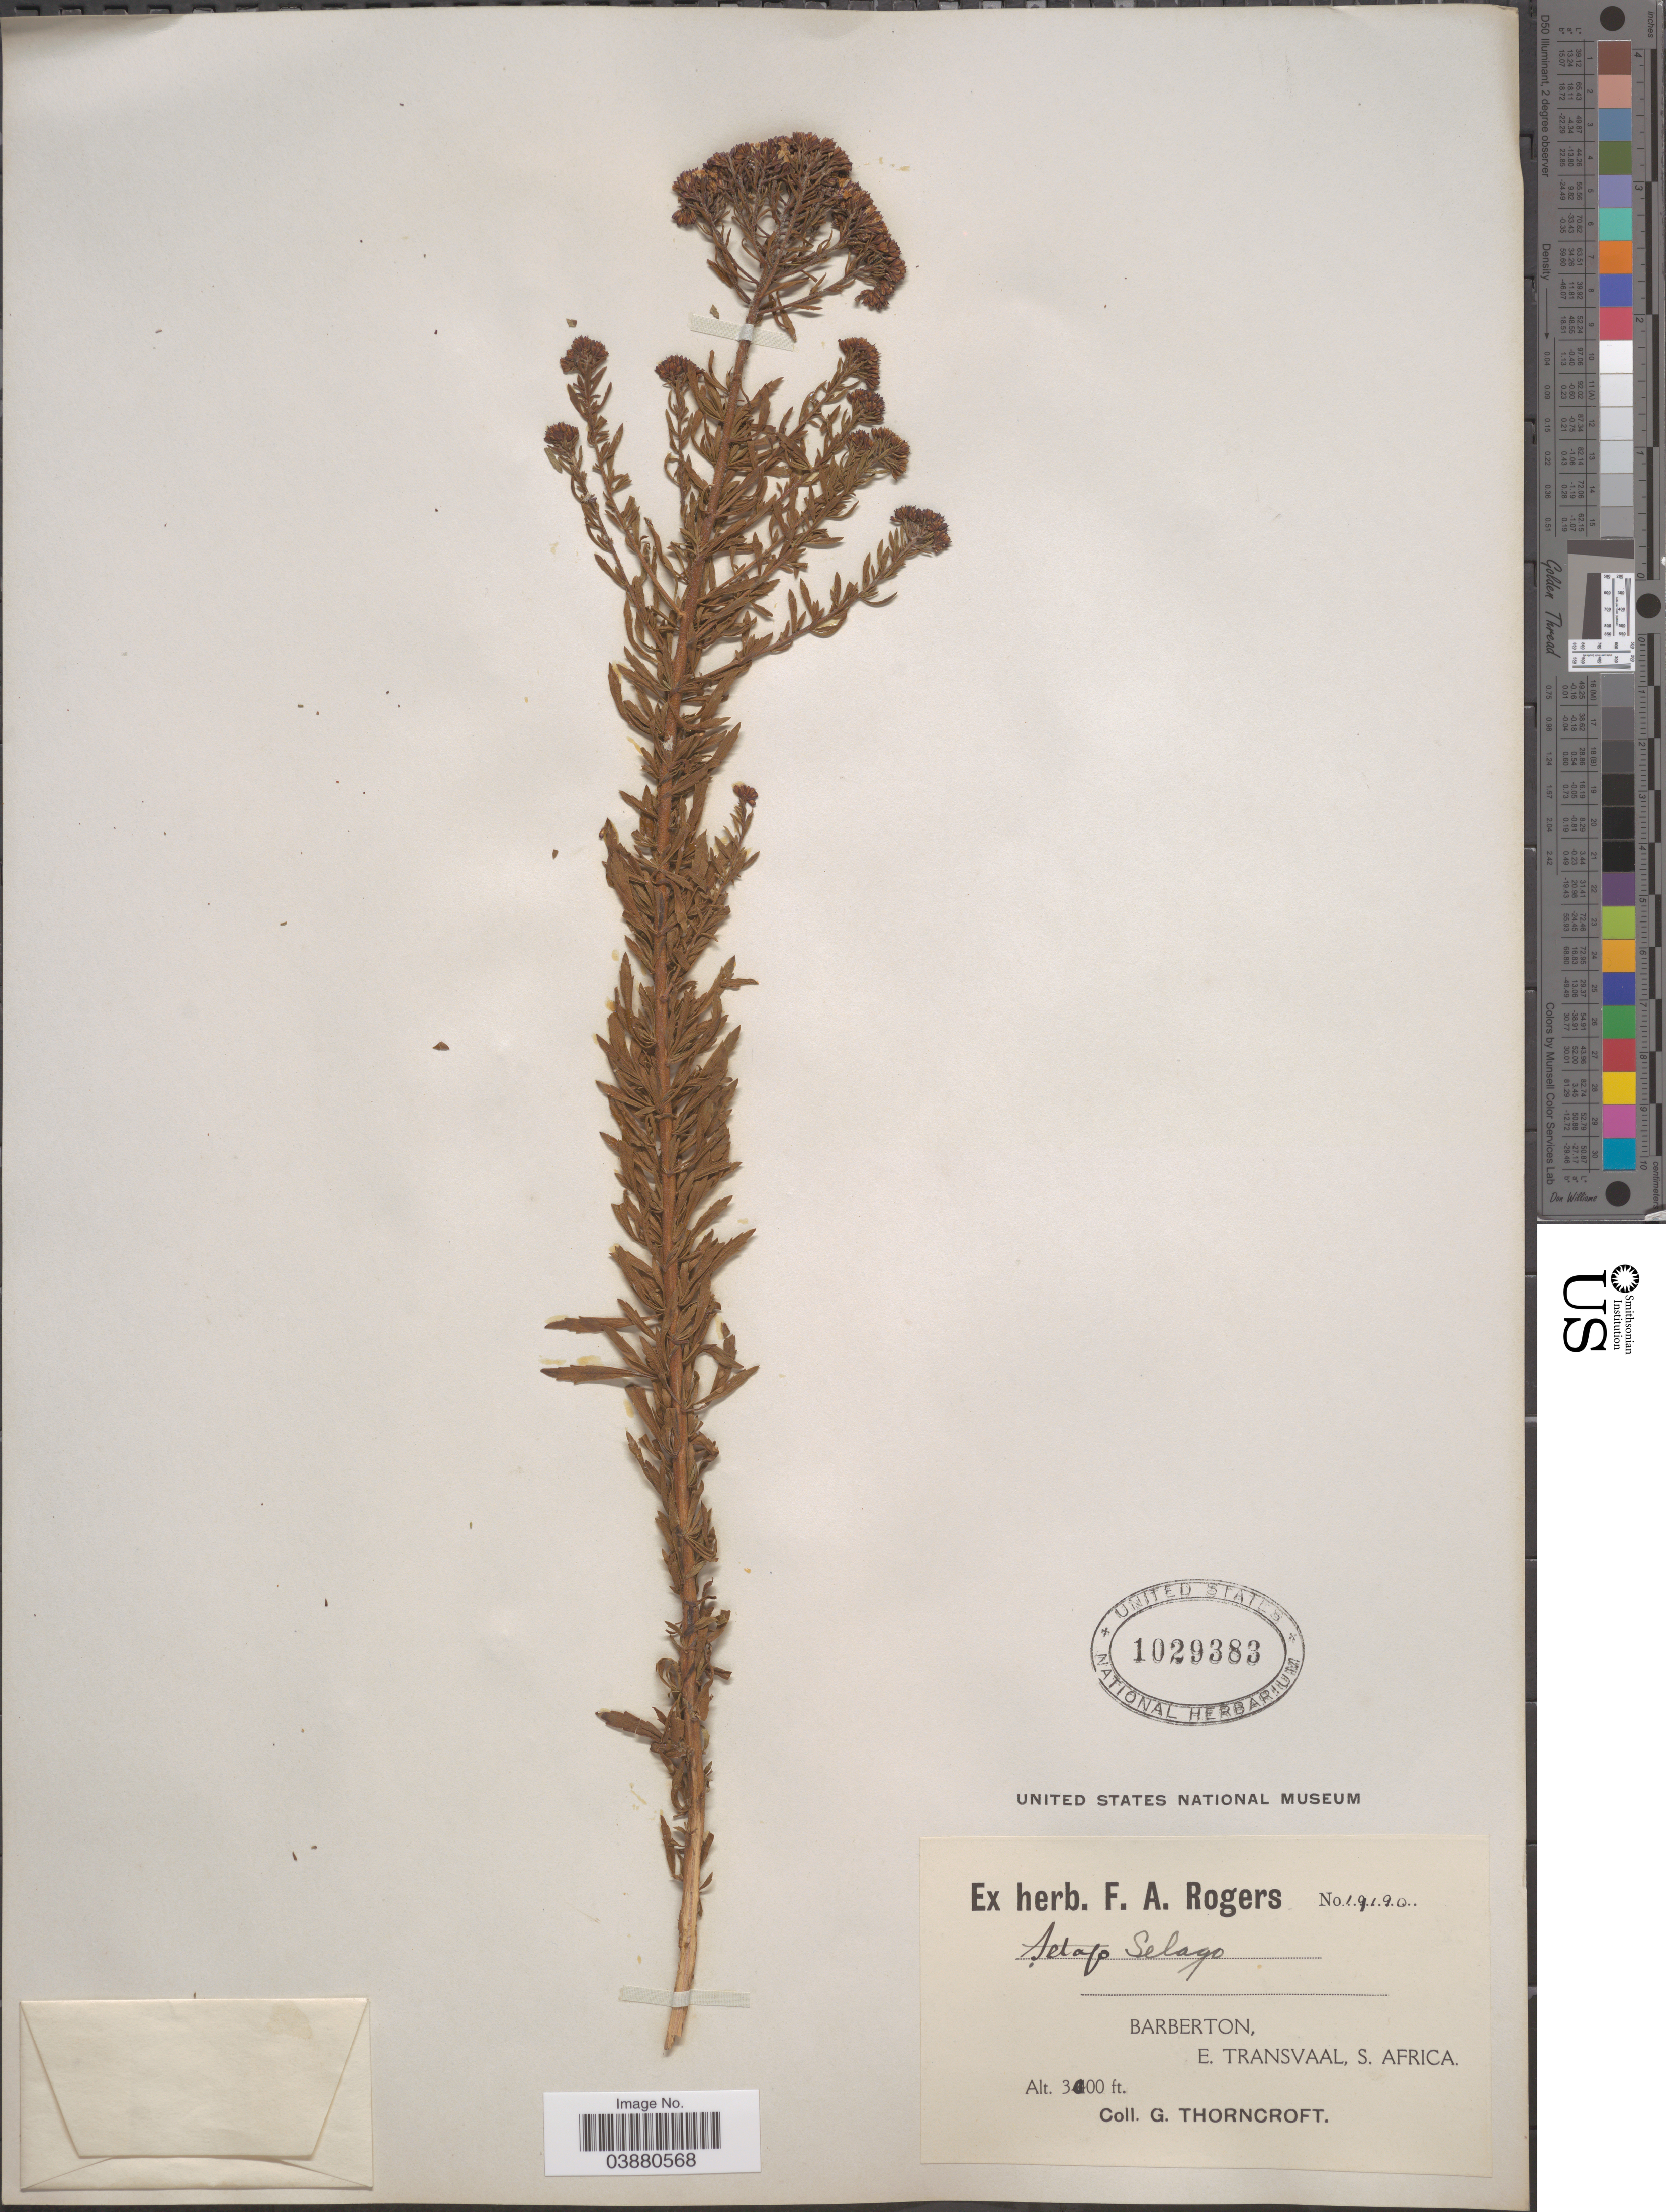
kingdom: Plantae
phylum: Tracheophyta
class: Magnoliopsida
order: Lamiales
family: Scrophulariaceae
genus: Tetraselago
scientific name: Tetraselago natalensis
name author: Rolfe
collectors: G. Thorncroft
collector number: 19190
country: South Africa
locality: Barberton, E. Transvaal, S. Africa.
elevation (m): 914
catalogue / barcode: US 1029383